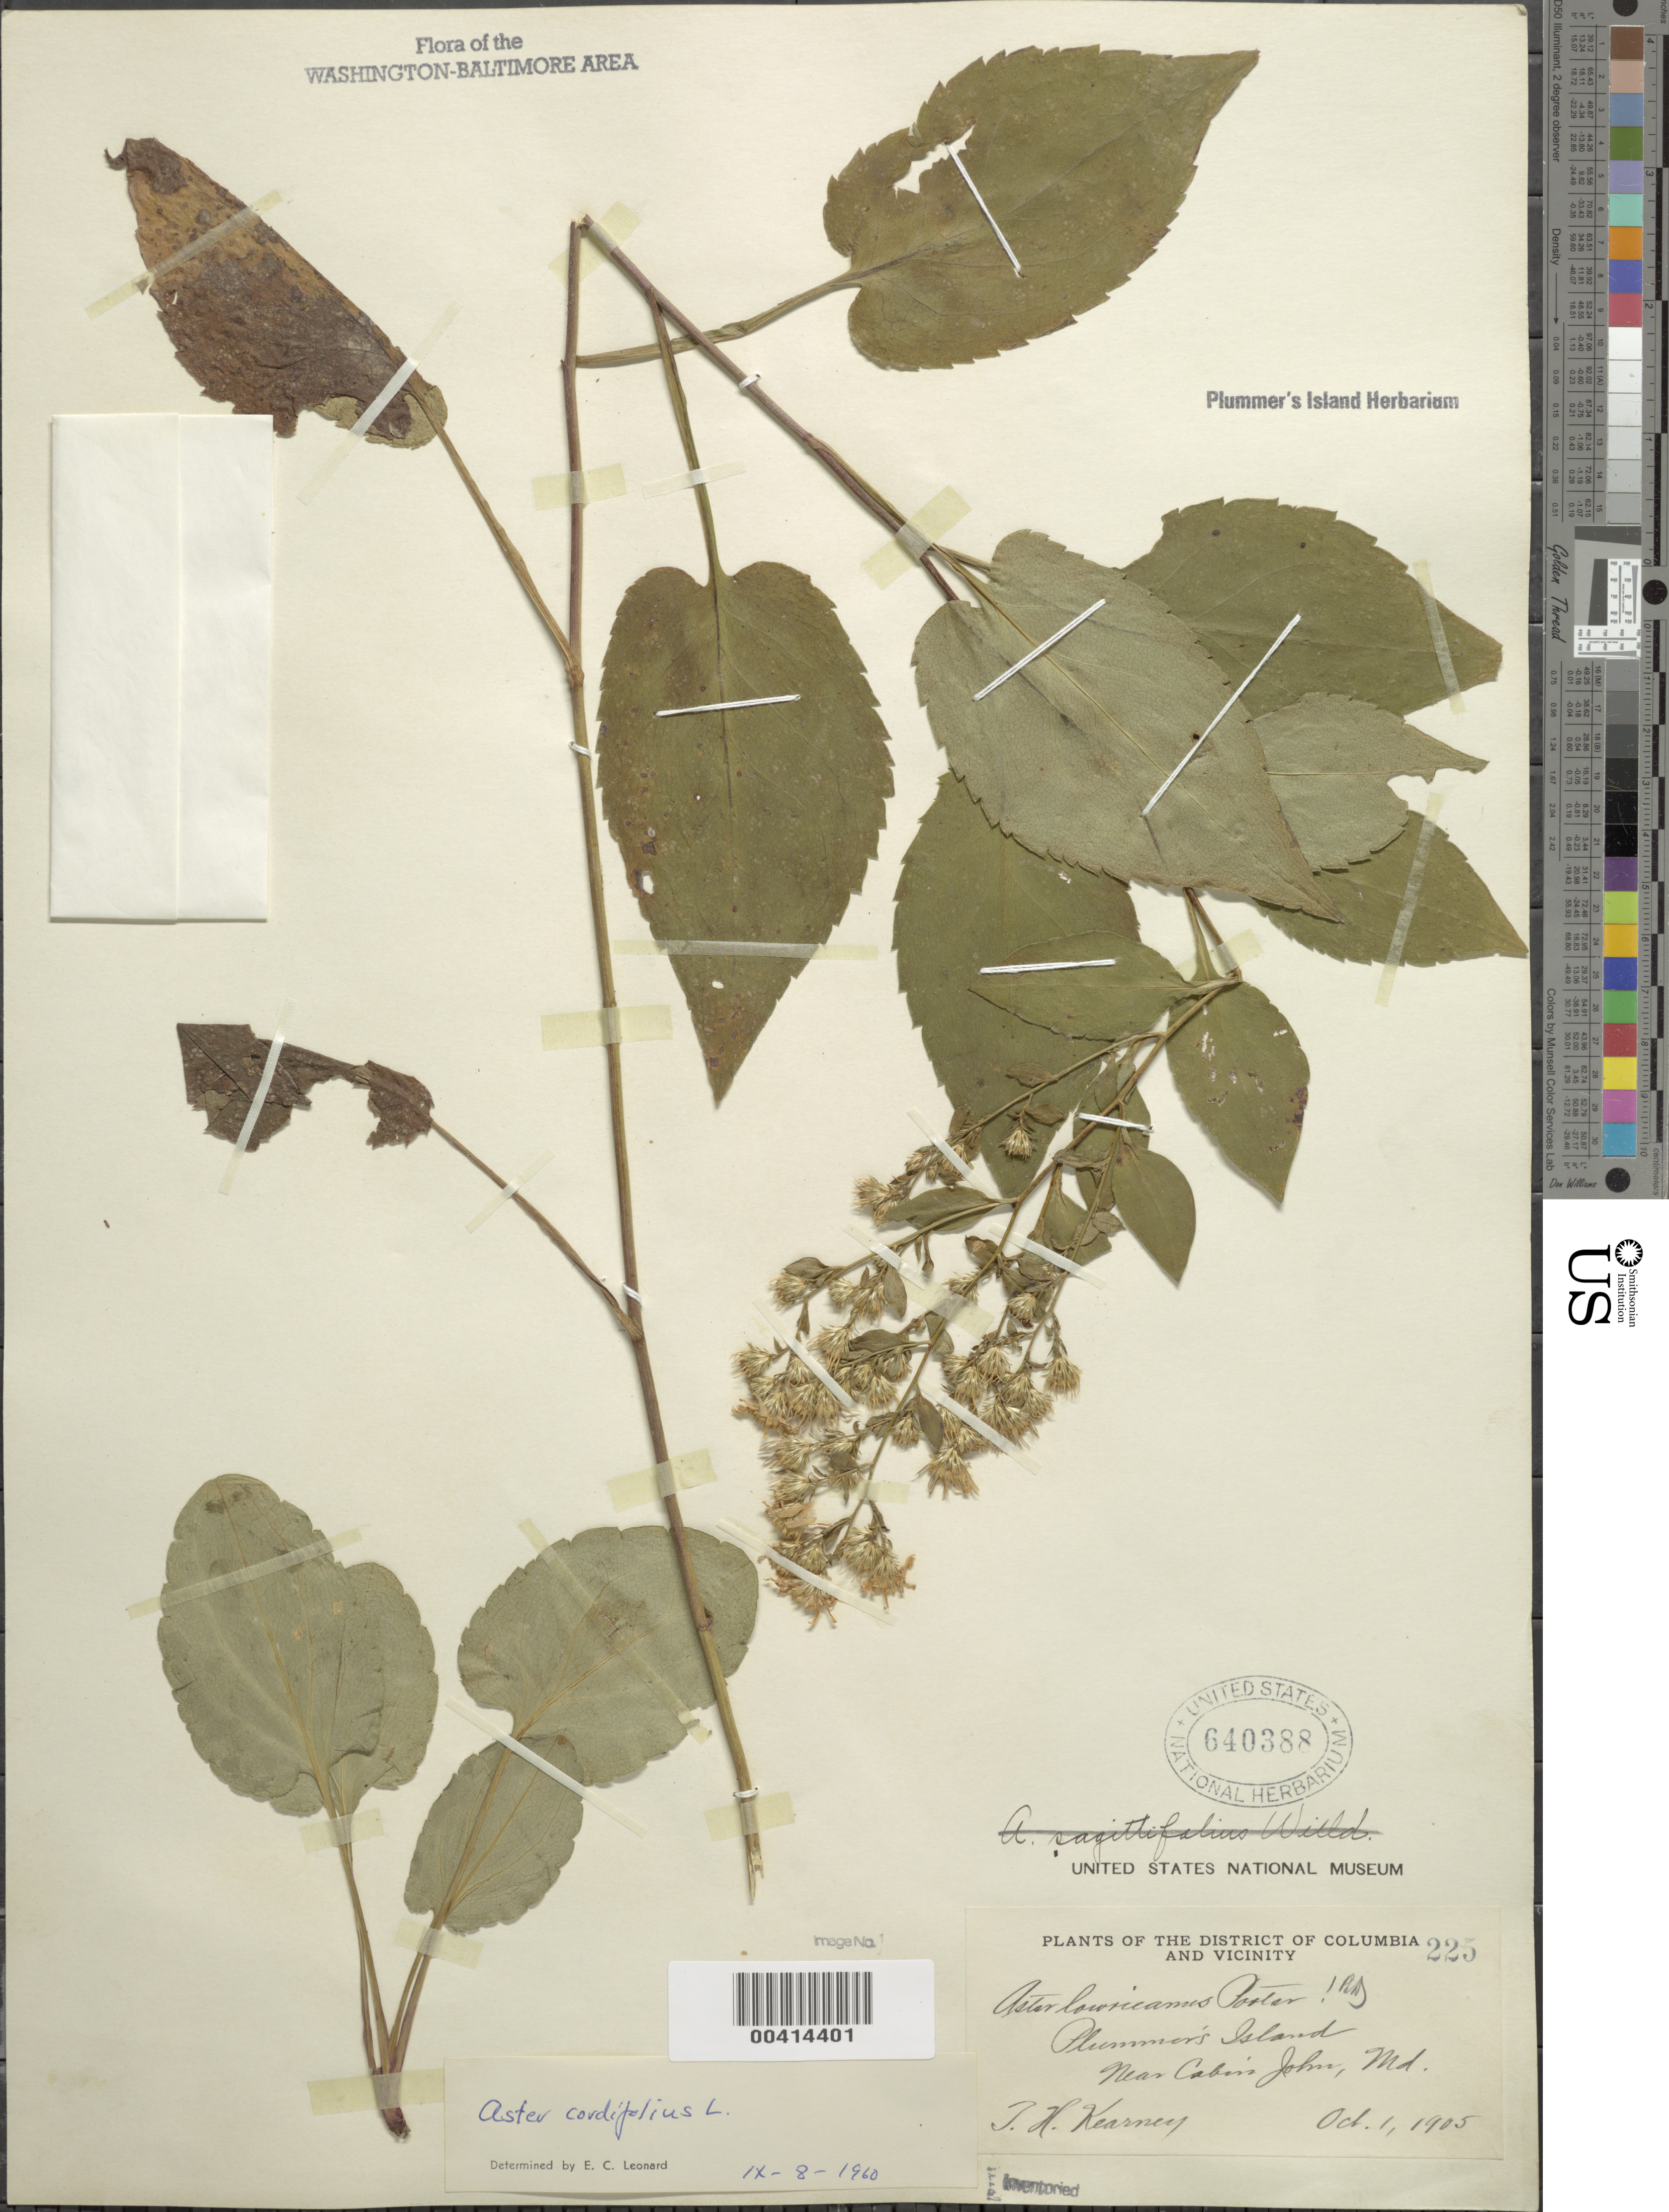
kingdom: Plantae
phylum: Tracheophyta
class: Magnoliopsida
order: Asterales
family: Asteraceae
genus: Symphyotrichum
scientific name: Symphyotrichum cordifolium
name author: (L.) G.L. Nesom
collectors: T. H. Kearney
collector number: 225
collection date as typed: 01 Oct 1905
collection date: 1905-10-01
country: United States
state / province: Maryland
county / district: Montgomery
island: Plummers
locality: Plummer's Island C. & O. Canal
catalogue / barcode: US 640388